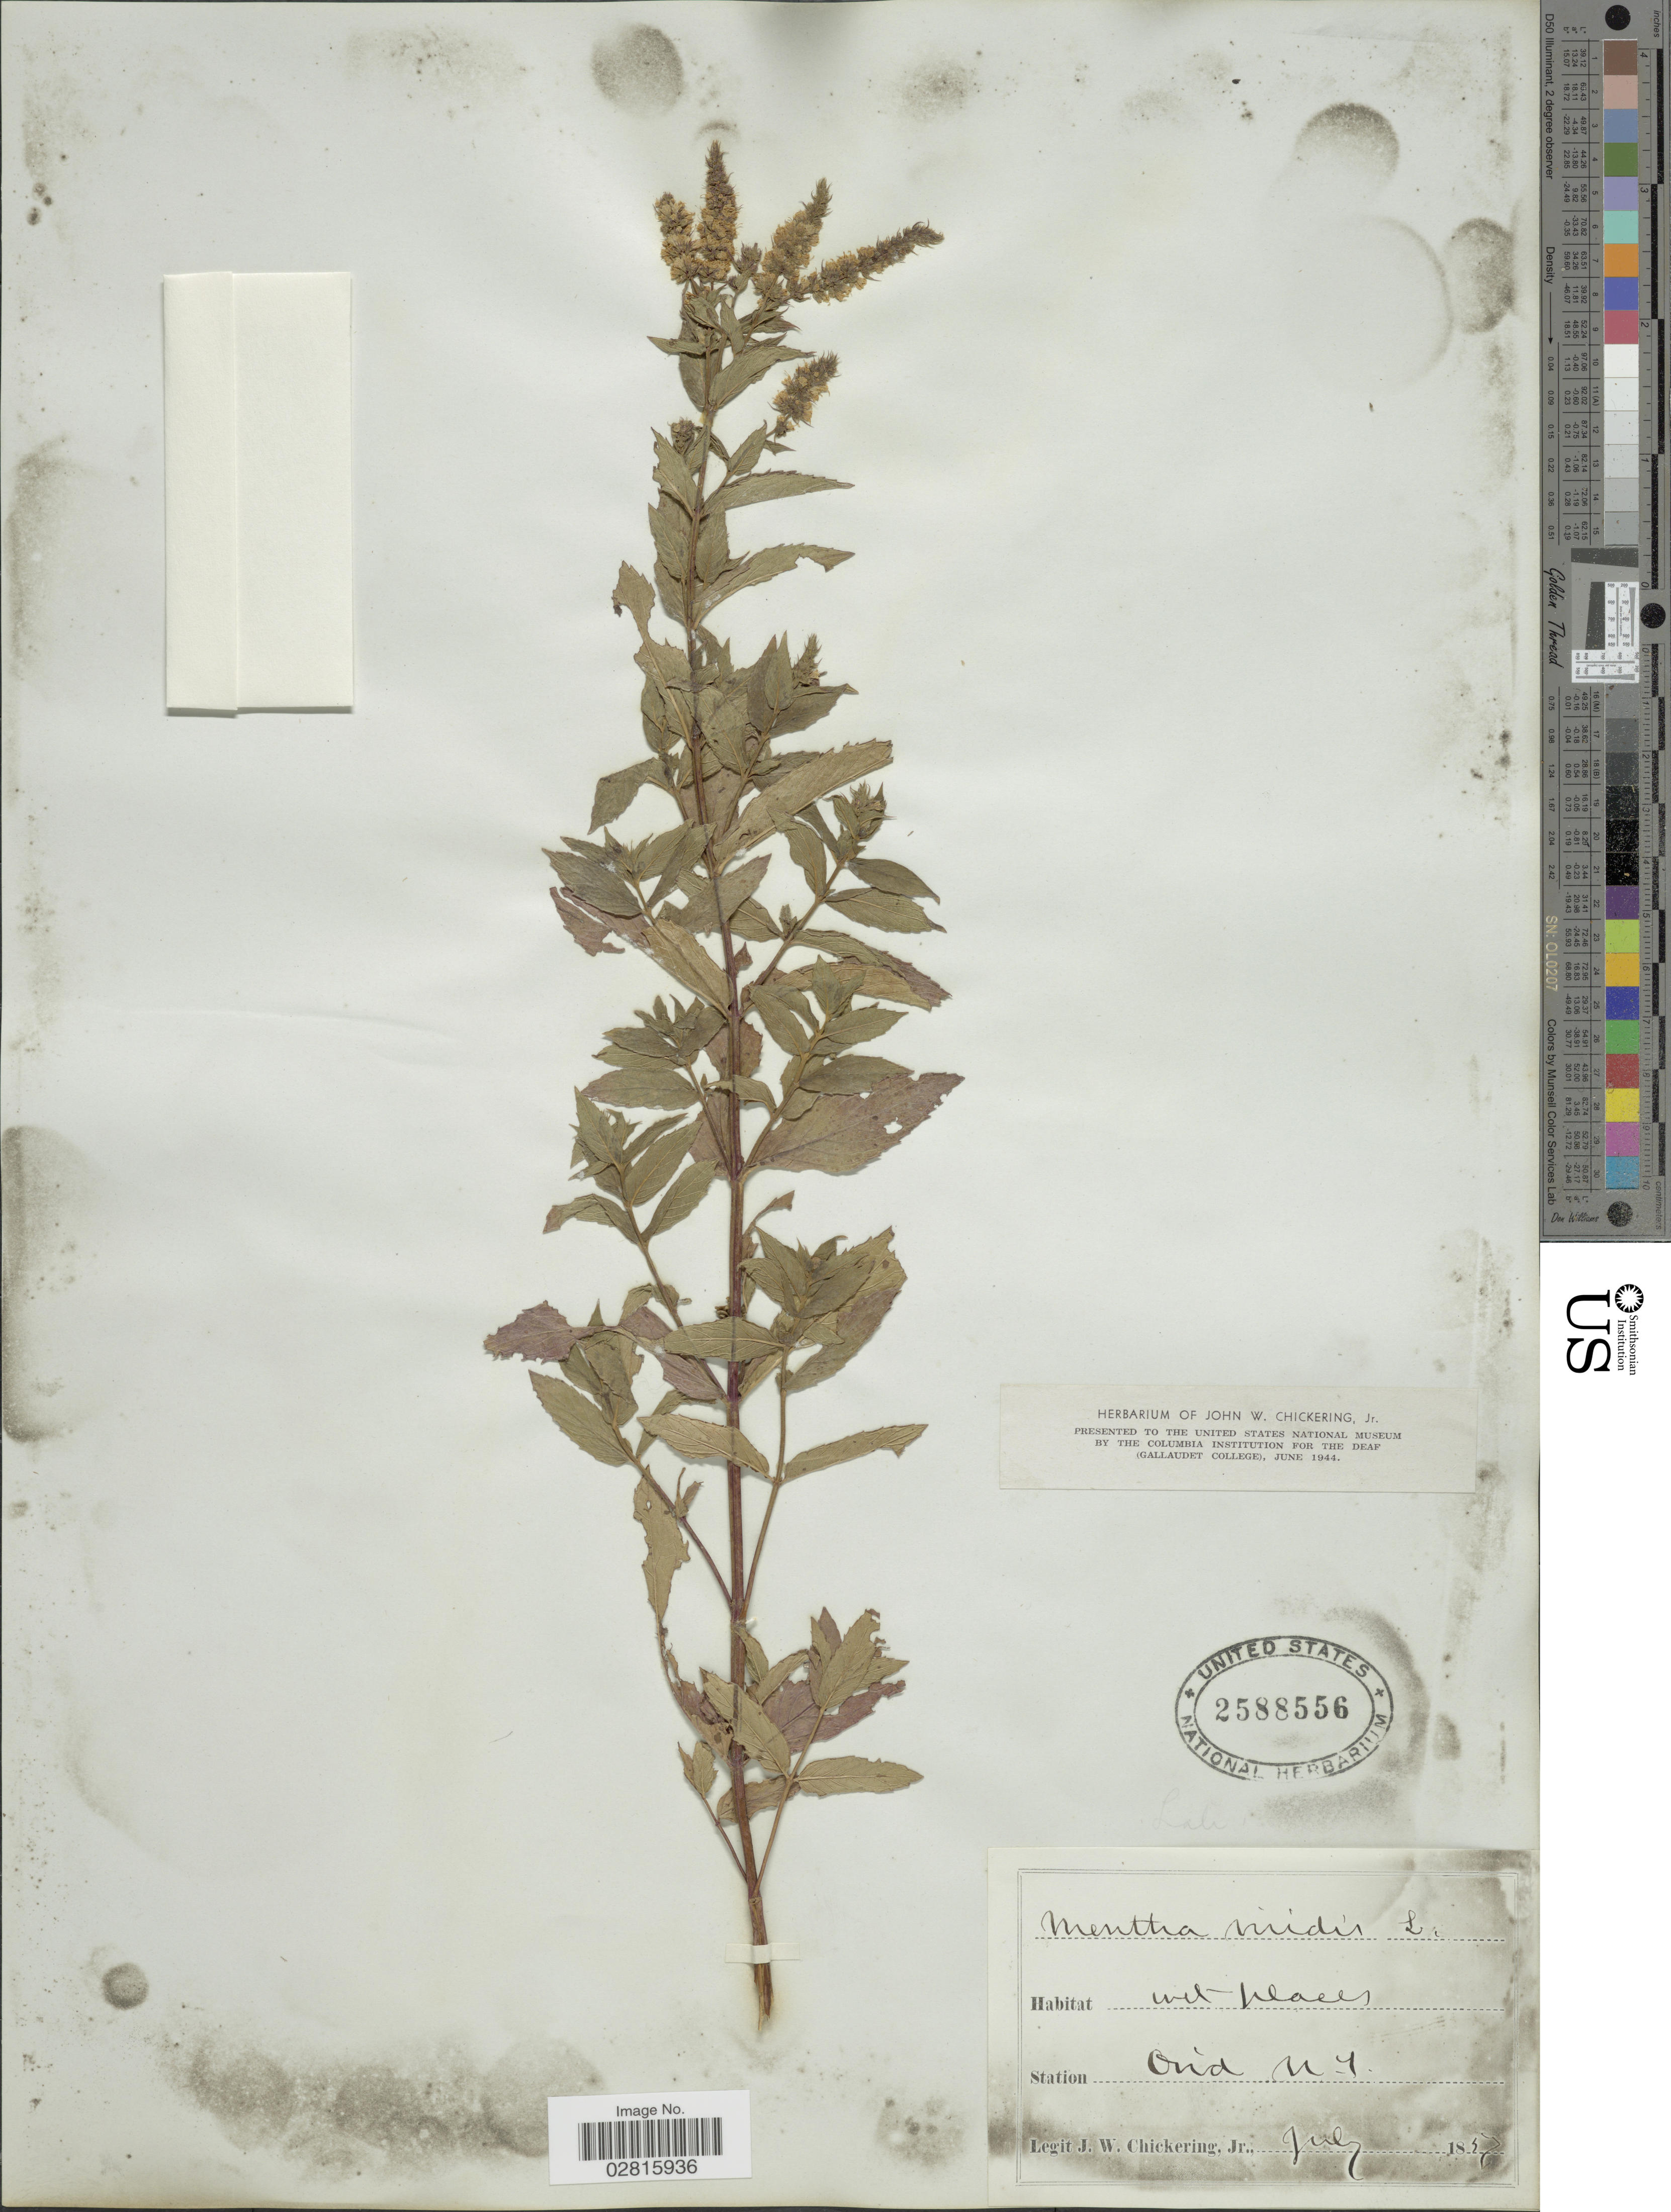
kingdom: Plantae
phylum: Tracheophyta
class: Magnoliopsida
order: Lamiales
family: Lamiaceae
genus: Mentha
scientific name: Mentha viridis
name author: (L.) L.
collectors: J. W. Chickering Jr.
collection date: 1857-07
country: United States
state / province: New York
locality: Ovid.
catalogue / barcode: US 2588556